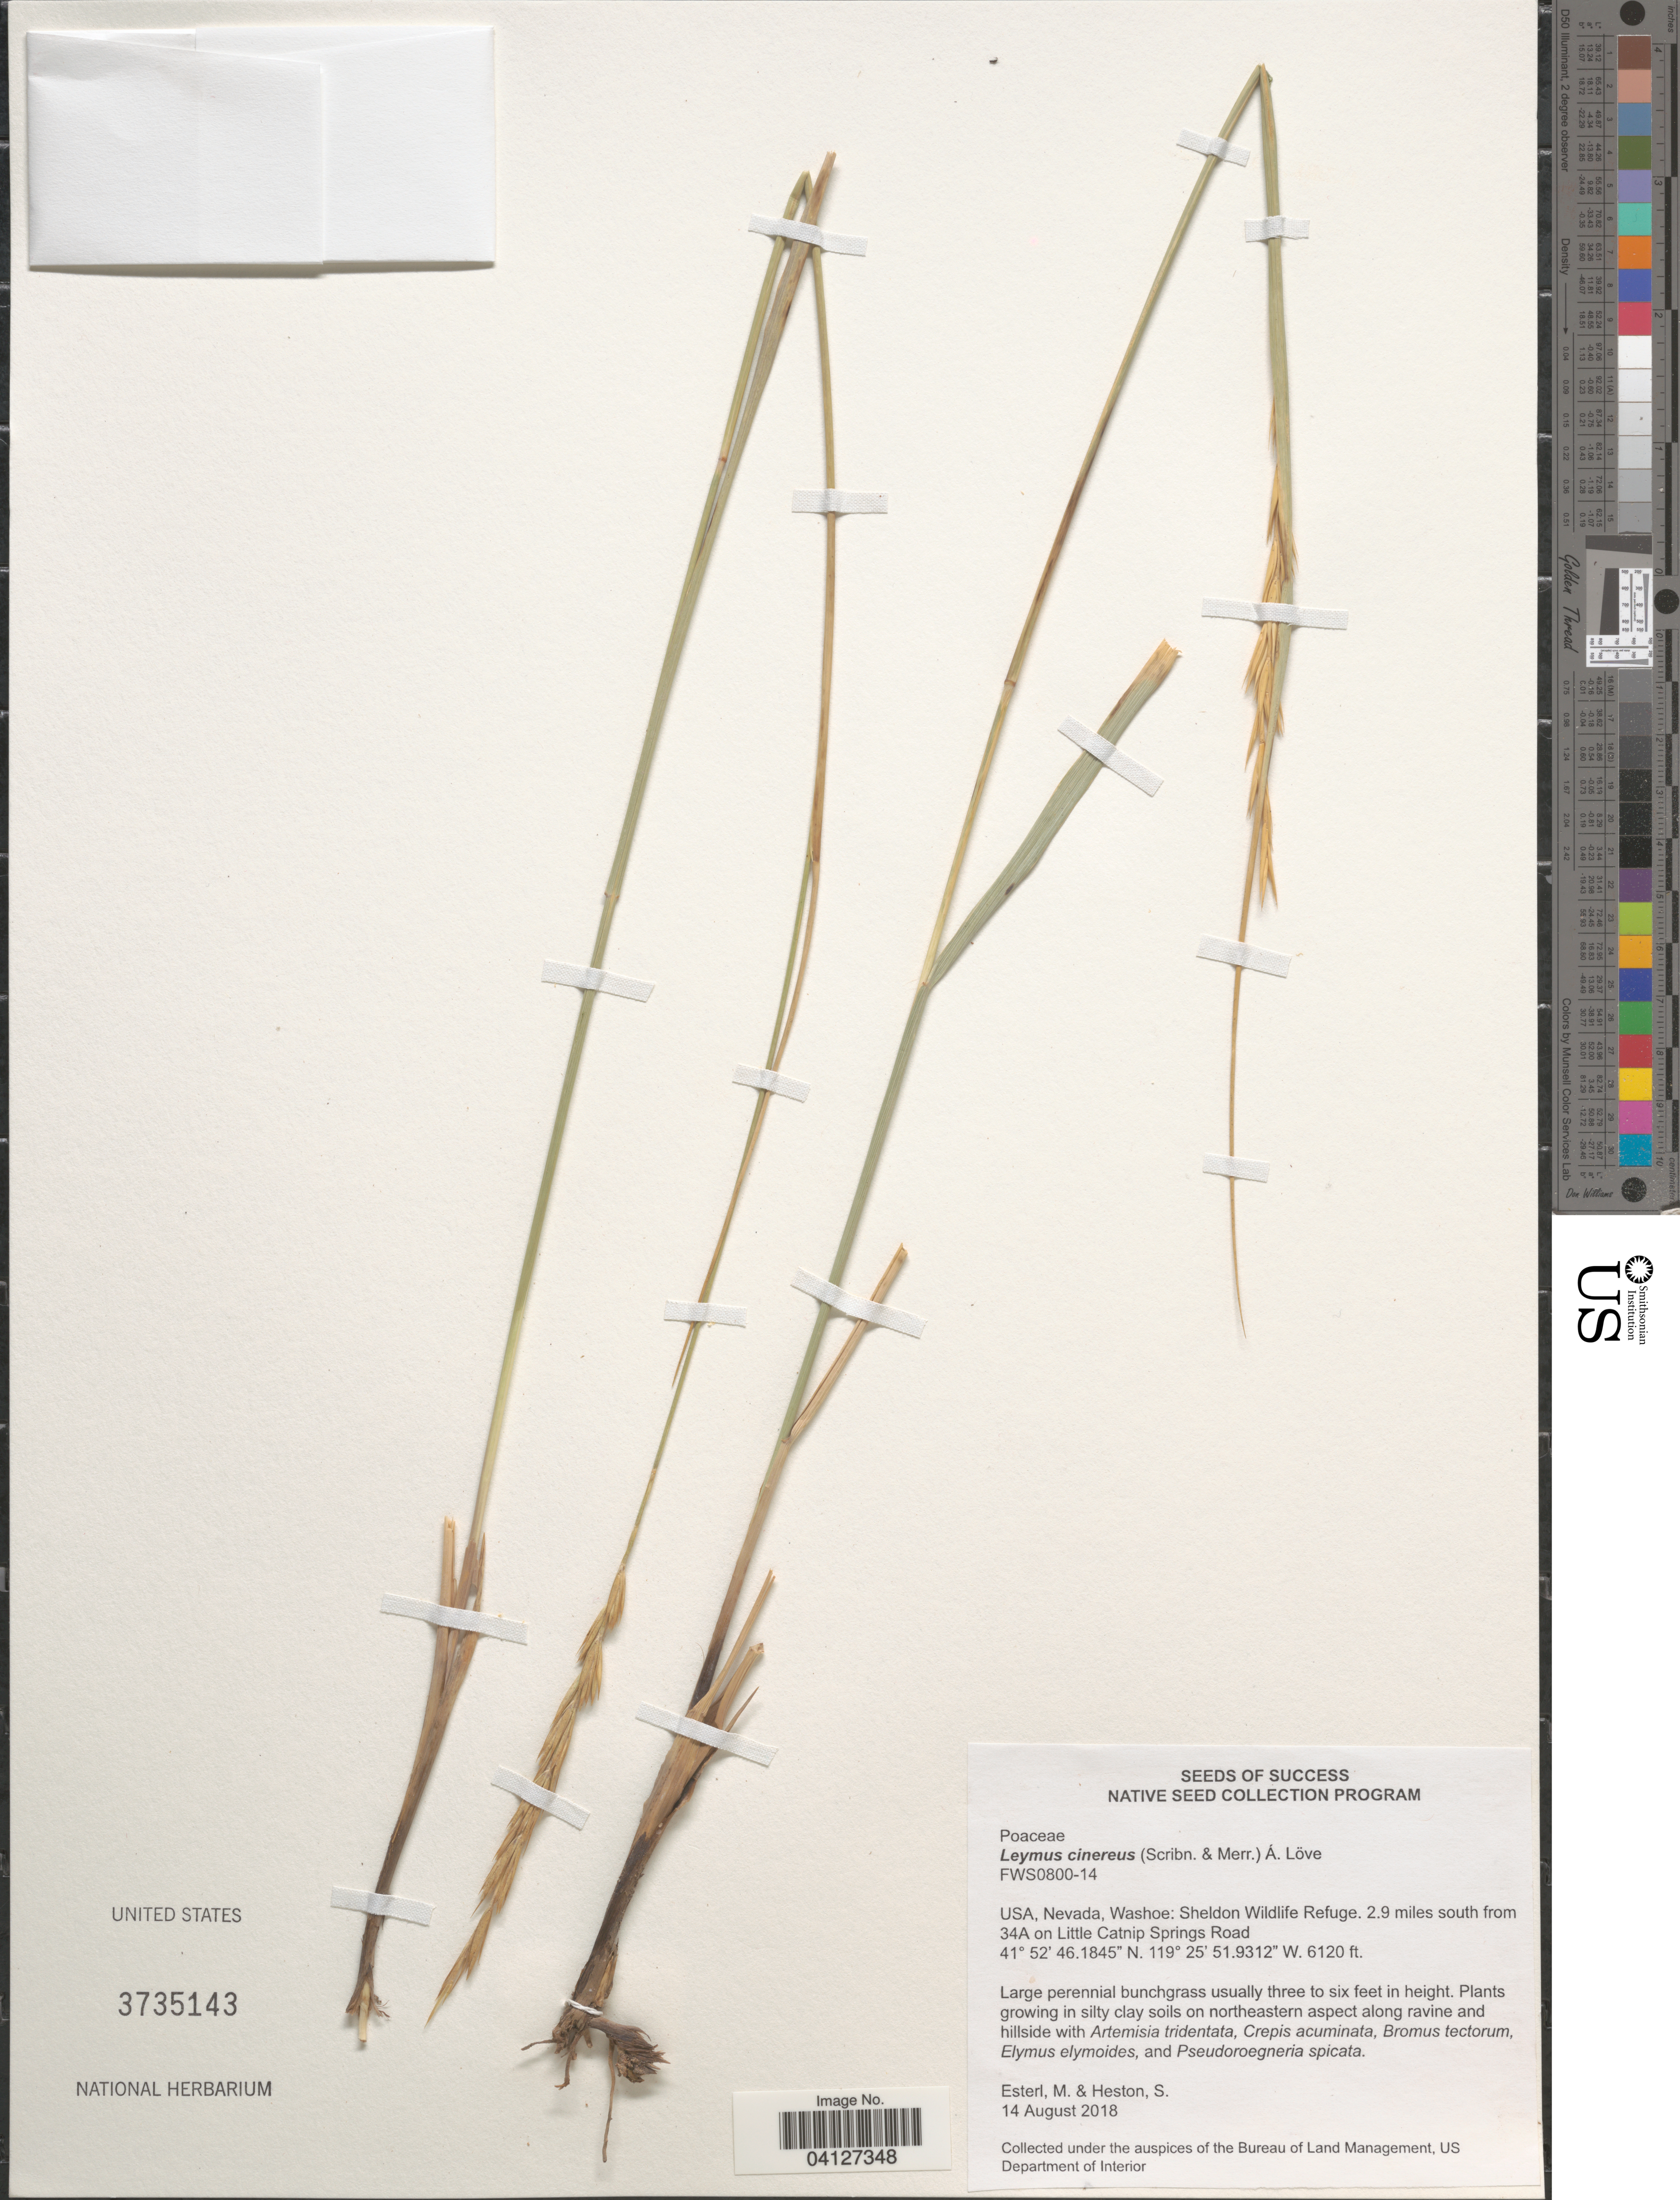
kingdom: Plantae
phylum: Tracheophyta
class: Liliopsida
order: Poales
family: Poaceae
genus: Leymus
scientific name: Leymus cinereus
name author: (Scribn. & Merr.) Á. Löve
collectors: M. Esterl & S. Heston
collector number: FWS0800-14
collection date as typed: Transcribed d/m/y: 14/8/2018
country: United States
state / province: Nevada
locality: Washoe: Sheldon Wildlife Refuge. 2.9 miles south from 34A on Little Catnip Springs Road.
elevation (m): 1865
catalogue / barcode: US 3735143